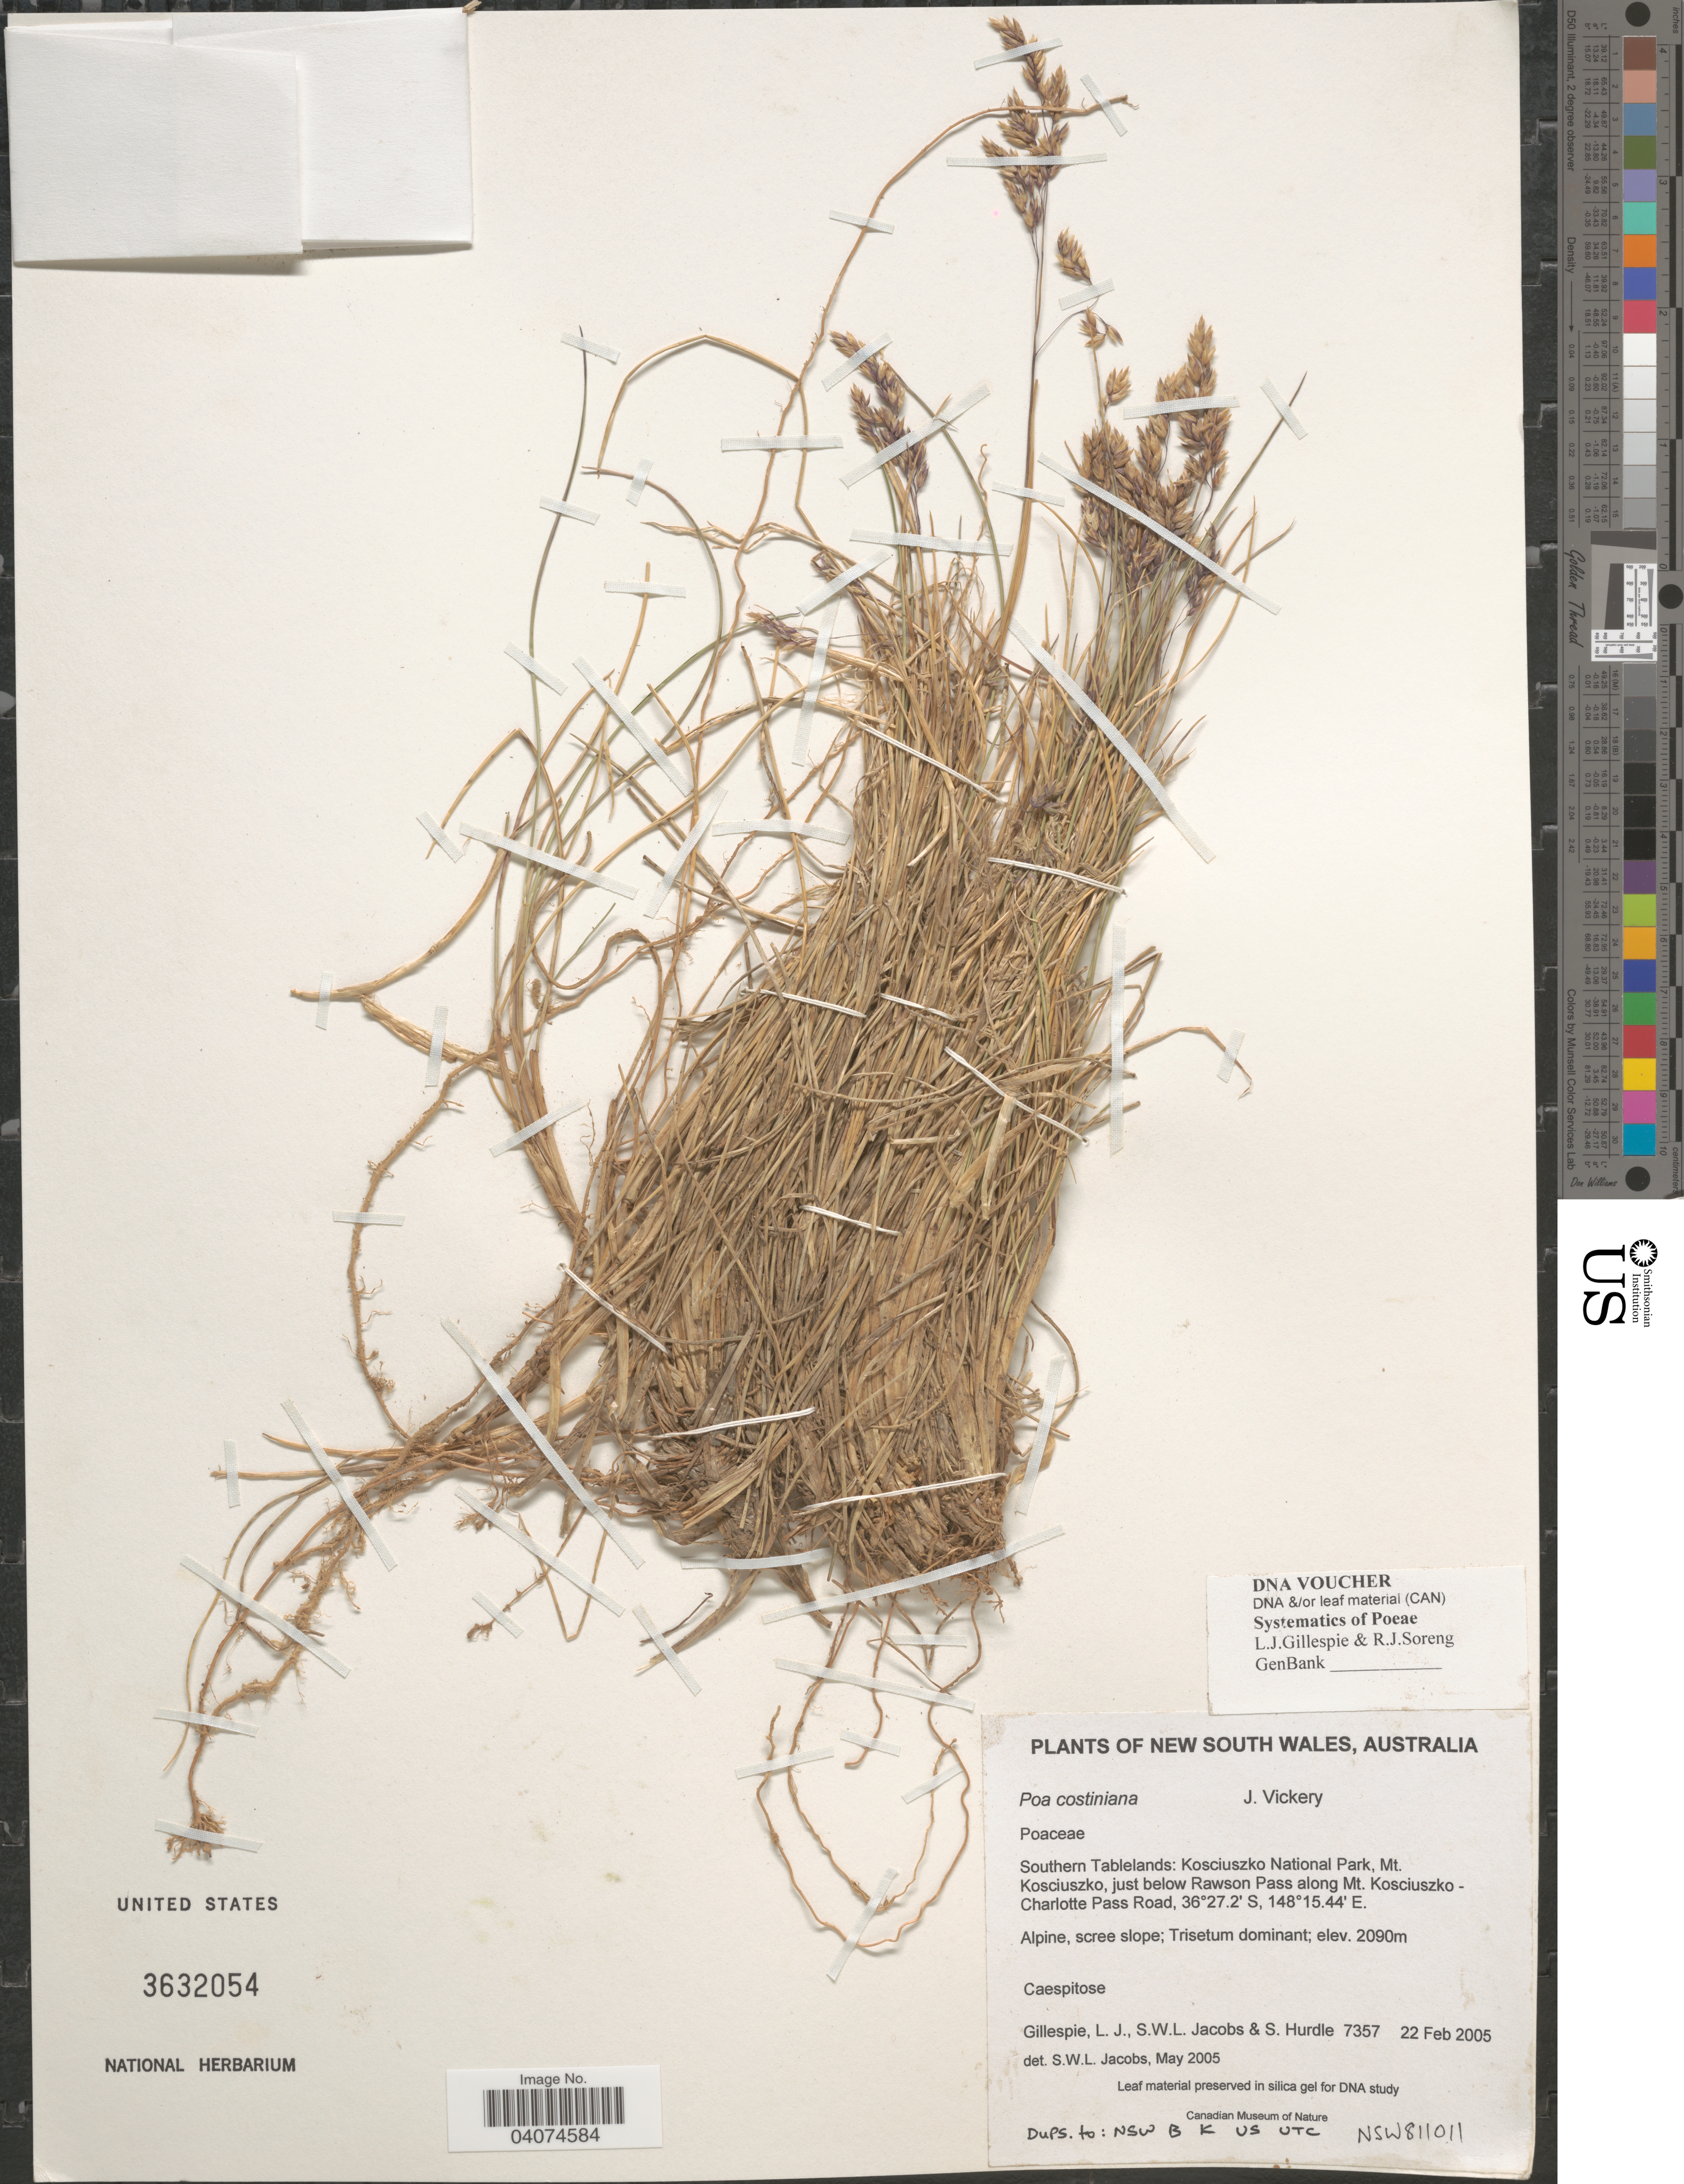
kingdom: Plantae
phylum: Tracheophyta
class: Liliopsida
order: Poales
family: Poaceae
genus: Poa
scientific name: Poa costiniana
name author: Vickery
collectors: L. Gillespie, S. W. L. Jacobs & S. Hurdle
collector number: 7357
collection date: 2005-02-22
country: Australia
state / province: New South Wales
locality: Southern Tablelands: Kosciuszko National Park, Mt. Kosciuszko, just below Rawson Pass along Mt. Kosciuszko - Charlotte Pass Road.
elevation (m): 2090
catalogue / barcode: US 3632054